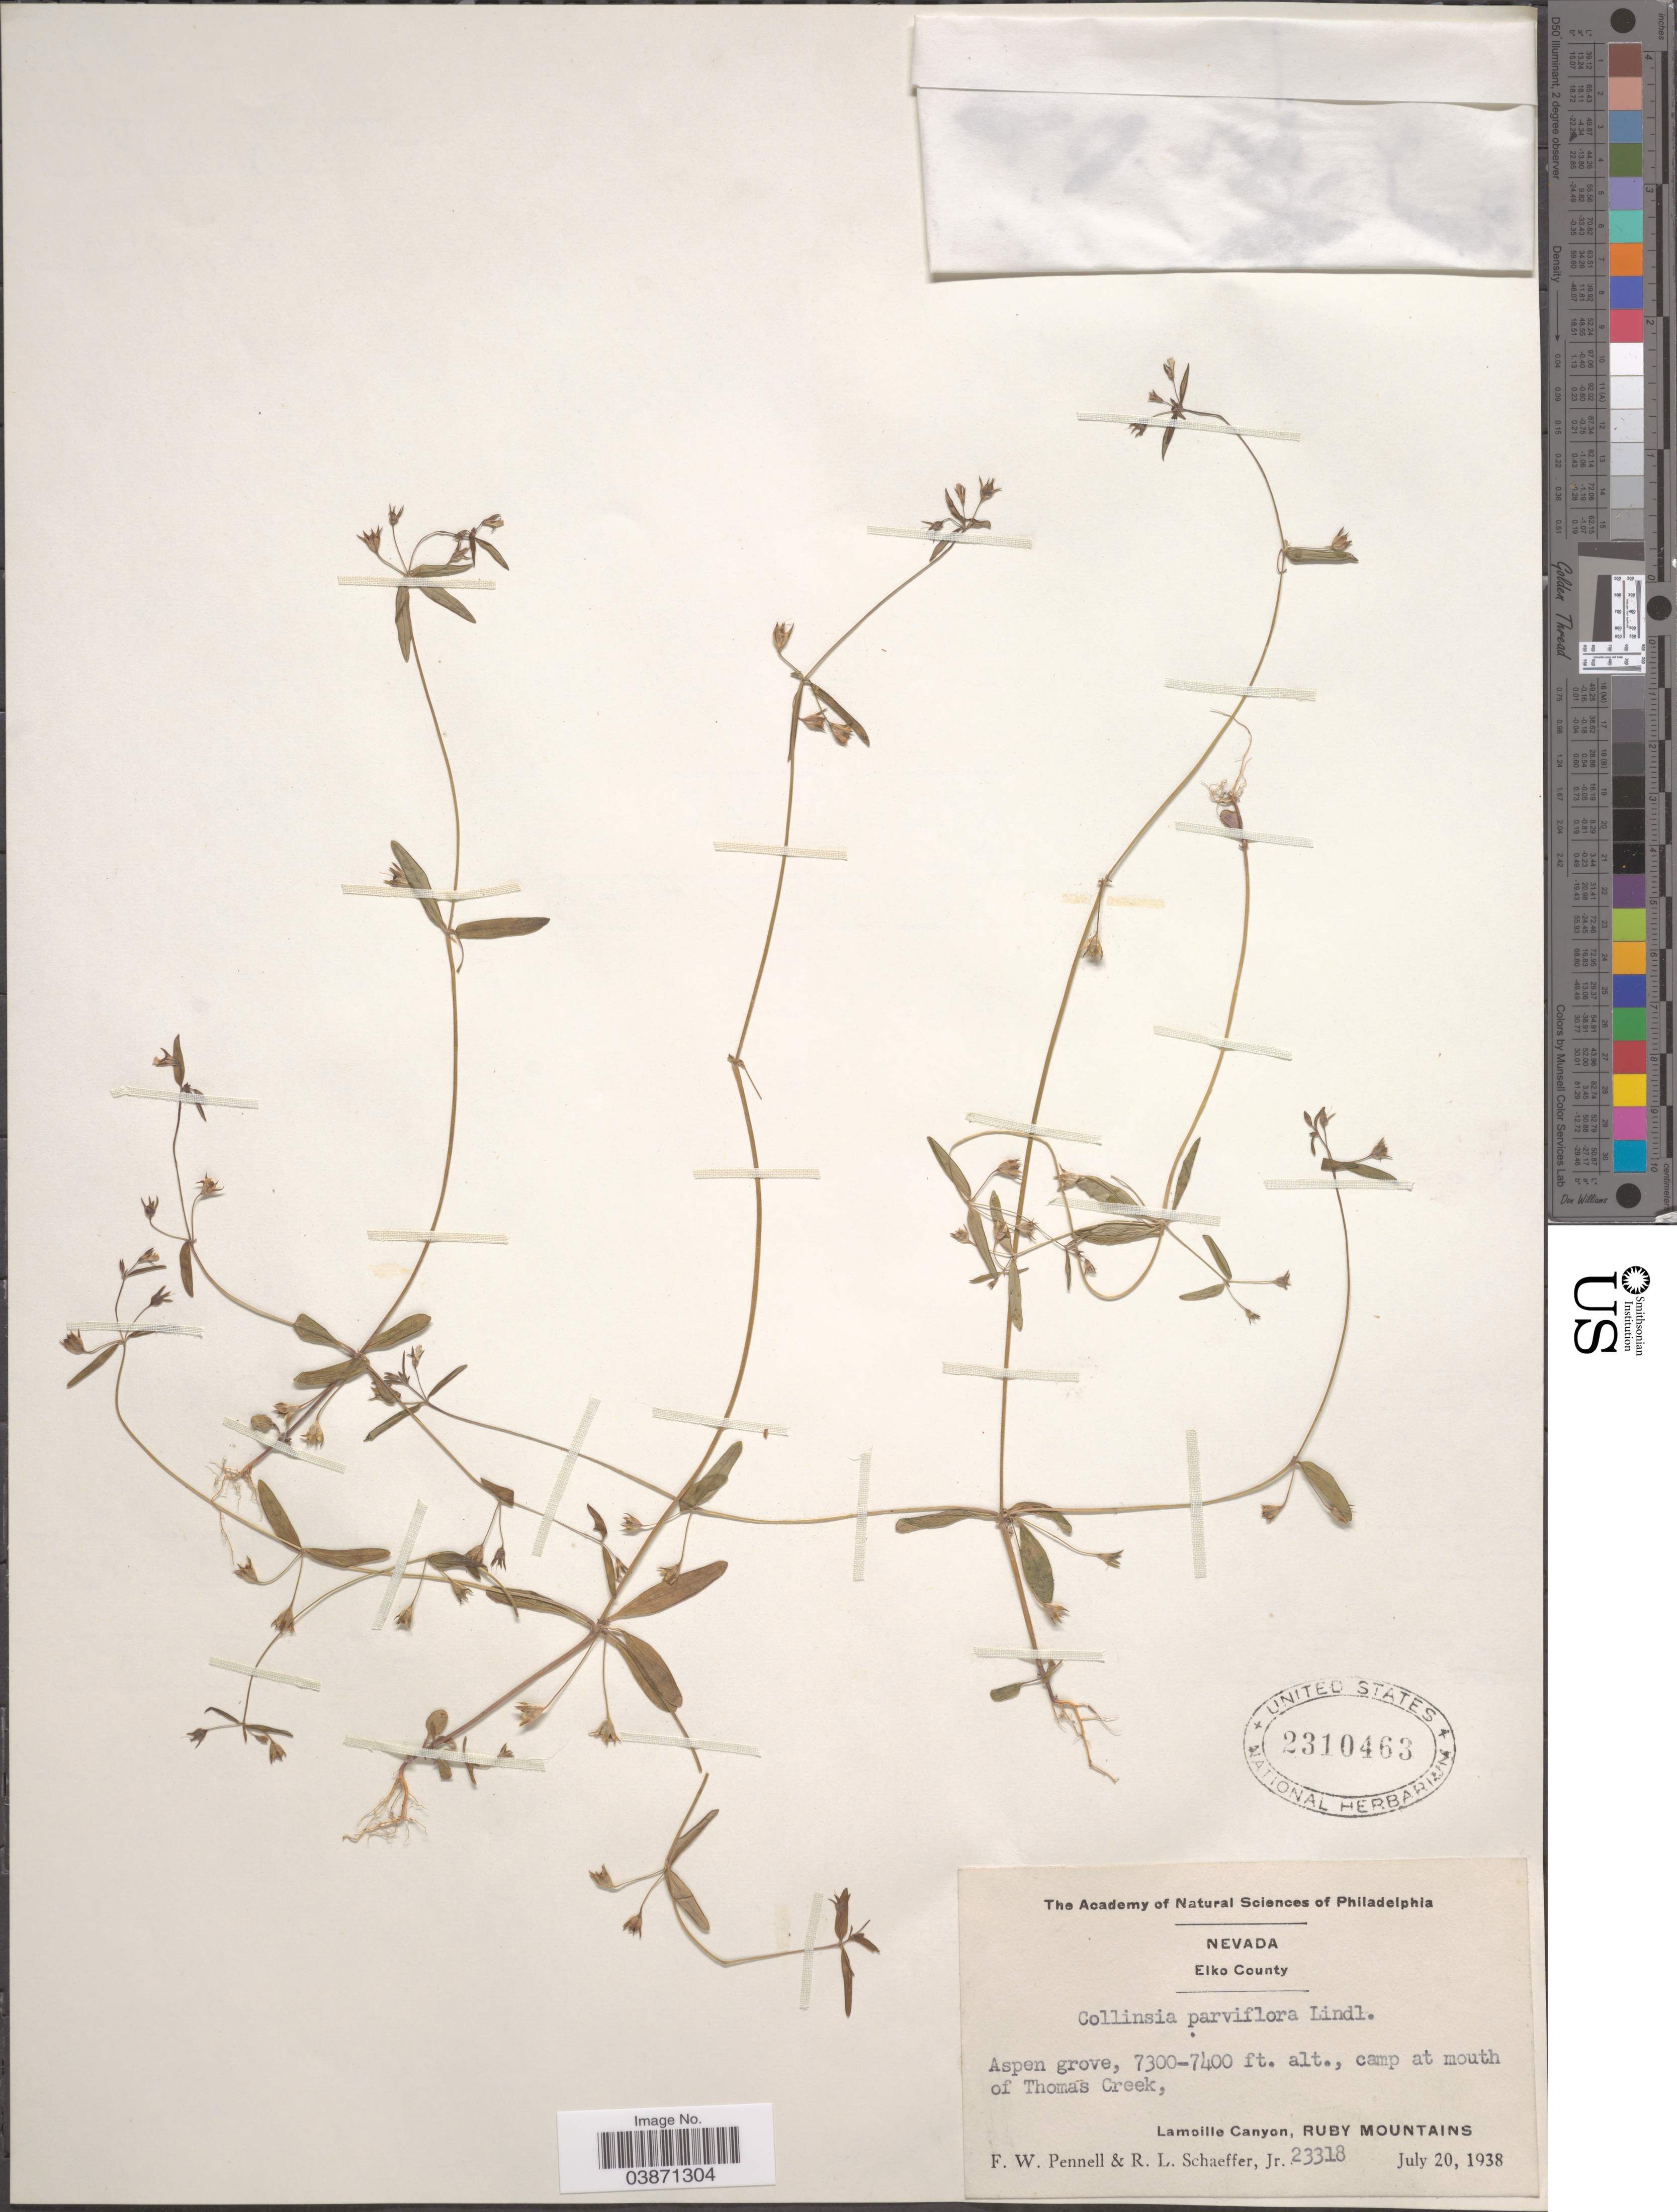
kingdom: Plantae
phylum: Tracheophyta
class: Magnoliopsida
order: Lamiales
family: Plantaginaceae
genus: Collinsia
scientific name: Collinsia parviflora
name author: Douglas ex Lindl.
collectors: F. W. Pennell & R. L. Schaeffer Jr.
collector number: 23318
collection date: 1938-07-20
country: United States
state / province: Nevada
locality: Elko County. Camp at mouth of Thomas Creek, Lamoille Canyon, Ruby Mountains.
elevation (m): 2225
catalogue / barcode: US 2310463